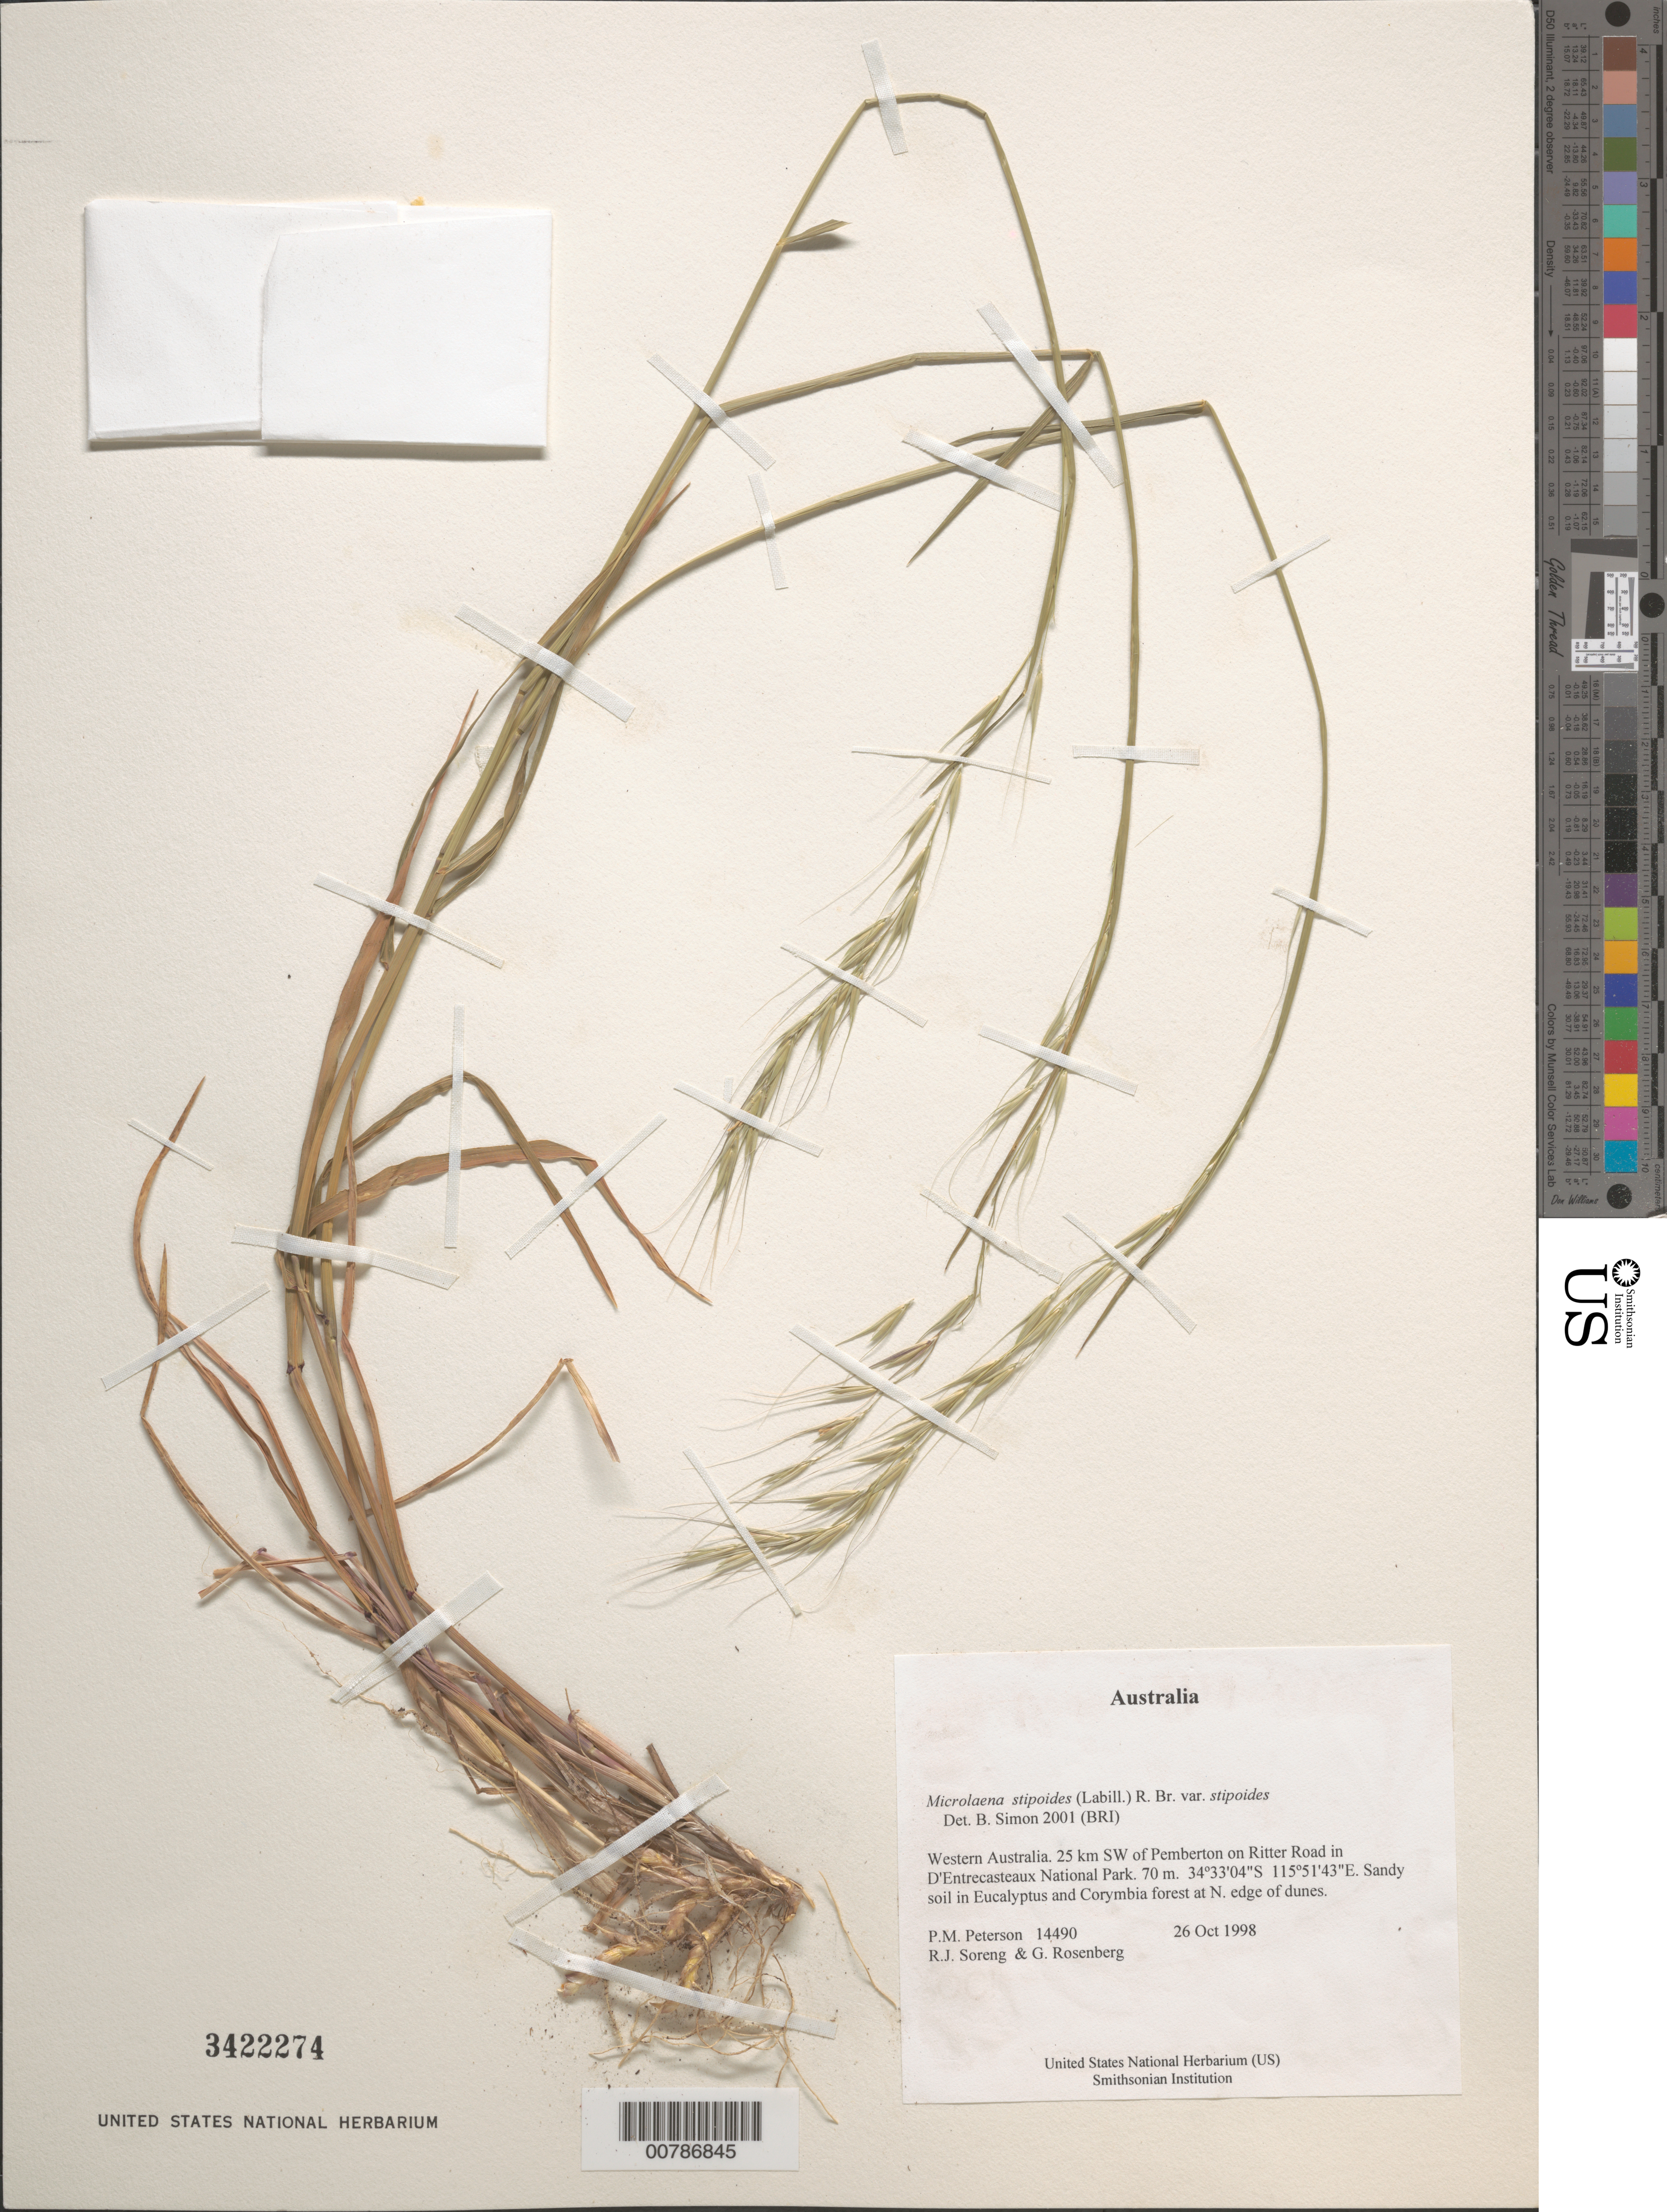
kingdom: Plantae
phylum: Tracheophyta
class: Liliopsida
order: Poales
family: Poaceae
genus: Microlaena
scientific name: Microlaena stipoides var. stipoides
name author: (Labill.) R. Br.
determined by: Simon, B.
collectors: P. M. Peterson, R. J. Soreng & G. Rosenberg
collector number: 14490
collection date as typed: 26 Oct 1998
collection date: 1998-10-26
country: Australia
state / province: Western Australia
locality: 25 km SW of Pemberton on Ritter Road in D'Entrecasteaux National Park.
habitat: Sandy soil in Eucalyptus and Corymbia forest at N. edge of dunes.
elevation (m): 70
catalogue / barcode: US 3422274